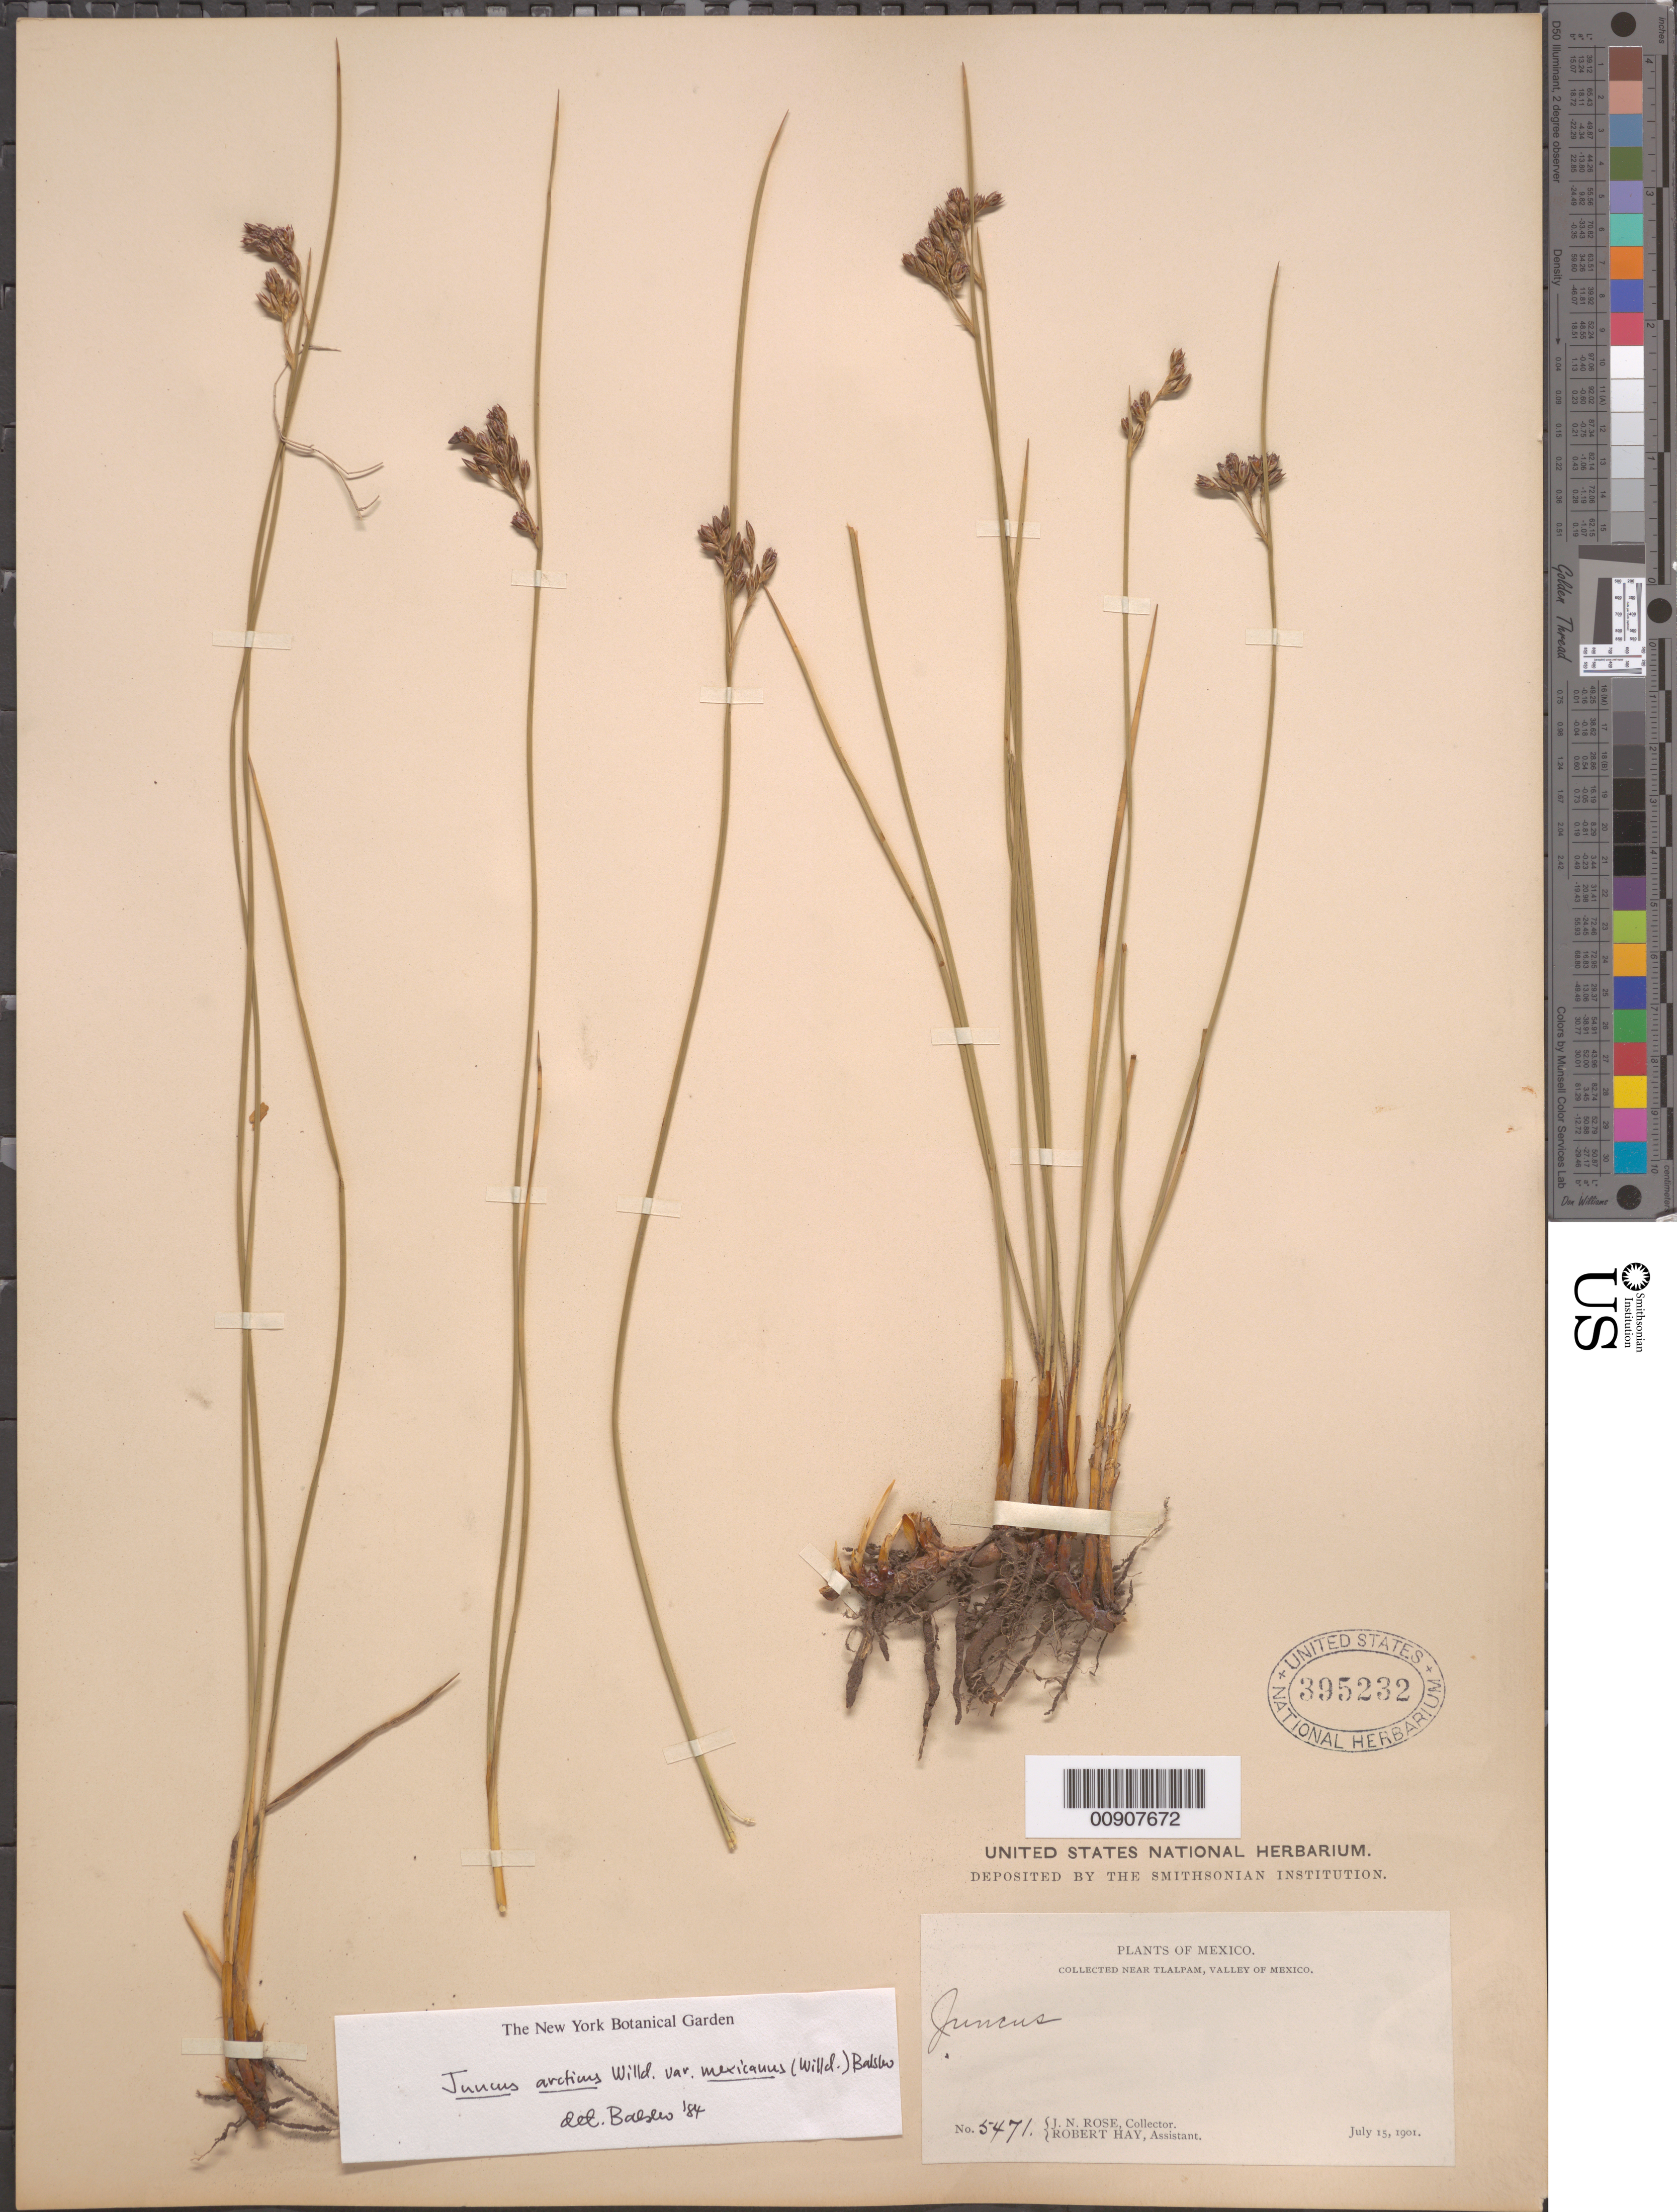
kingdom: Plantae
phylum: Tracheophyta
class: Liliopsida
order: Poales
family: Juncaceae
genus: Juncus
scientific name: Juncus arcticus var. mexicanus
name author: Willd.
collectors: J. N. Rose & R. Hay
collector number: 5471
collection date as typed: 15 Jul 1901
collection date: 1901-07-15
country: Mexico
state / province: Distrito Federal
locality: Near Tlalpam, Valley of México.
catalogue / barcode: US 395232